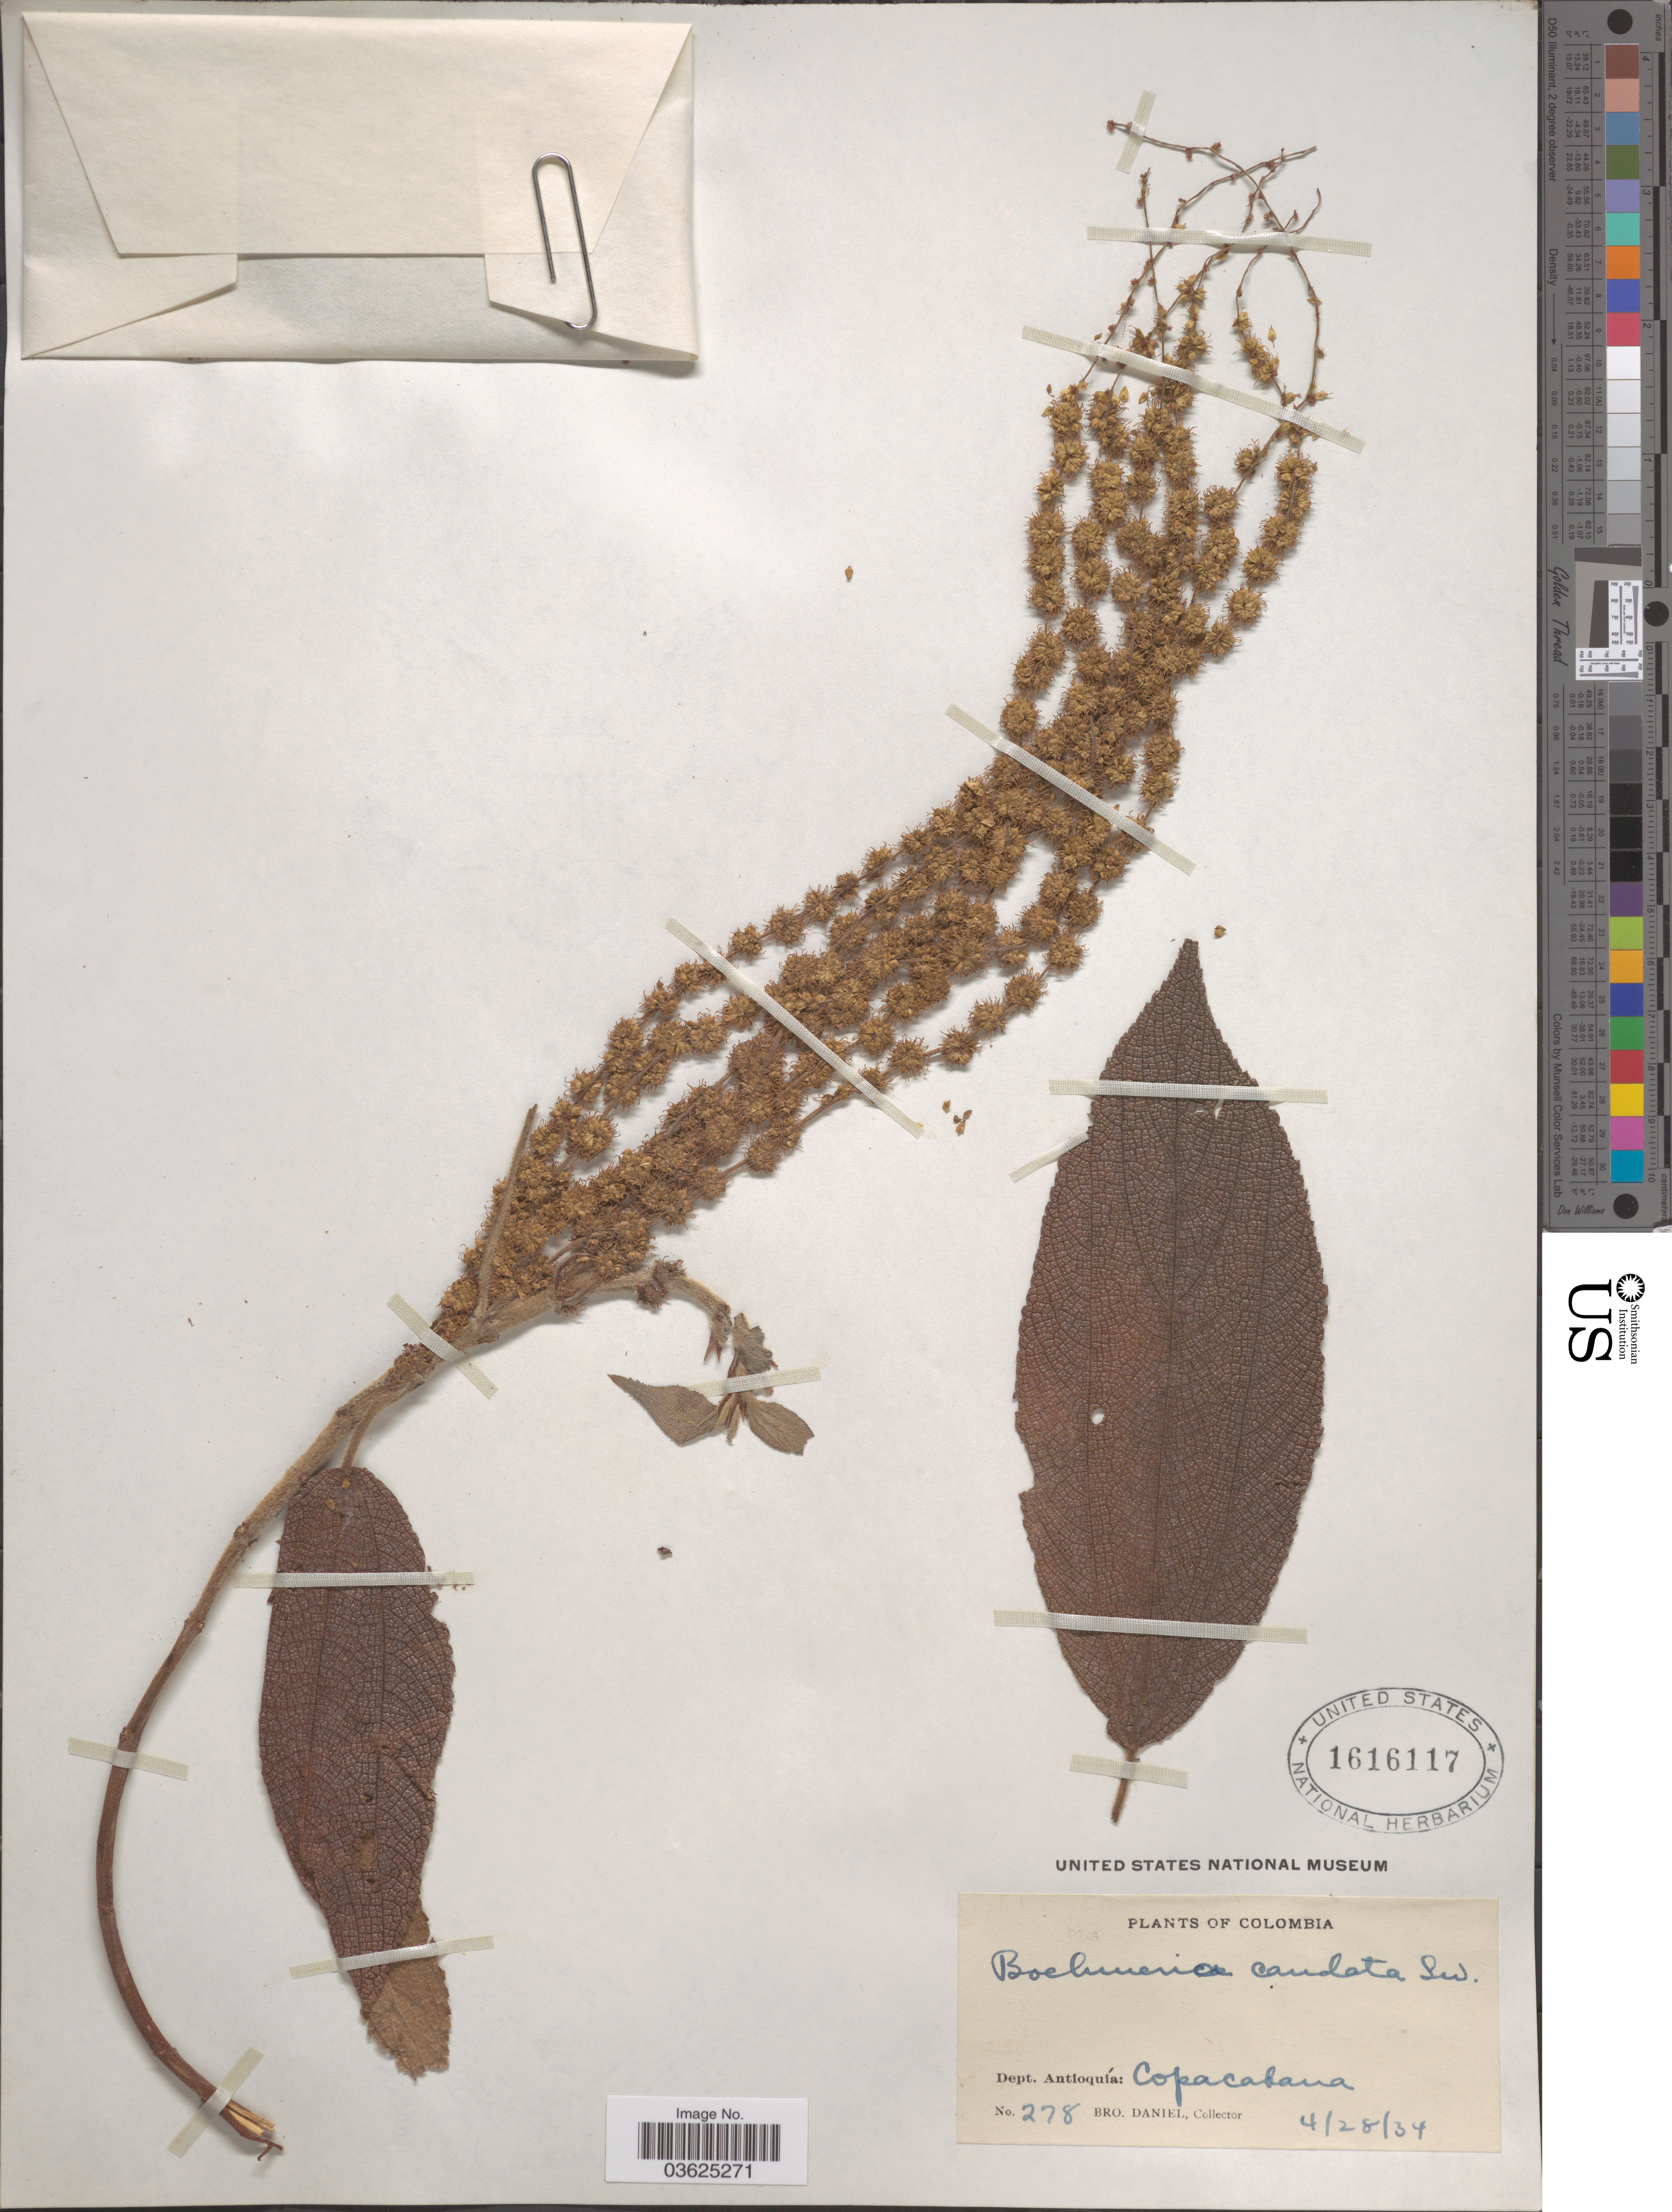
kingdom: Plantae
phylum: Tracheophyta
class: Magnoliopsida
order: Rosales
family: Urticaceae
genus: Boehmeria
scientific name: Boehmeria caudata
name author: Sw.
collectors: Bro. Daniel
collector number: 278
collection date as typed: Transcribed d/m/y: 28/4/34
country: Colombia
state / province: Antioquia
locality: Dept. Antioquía: Copacabana.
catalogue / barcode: US 1616117